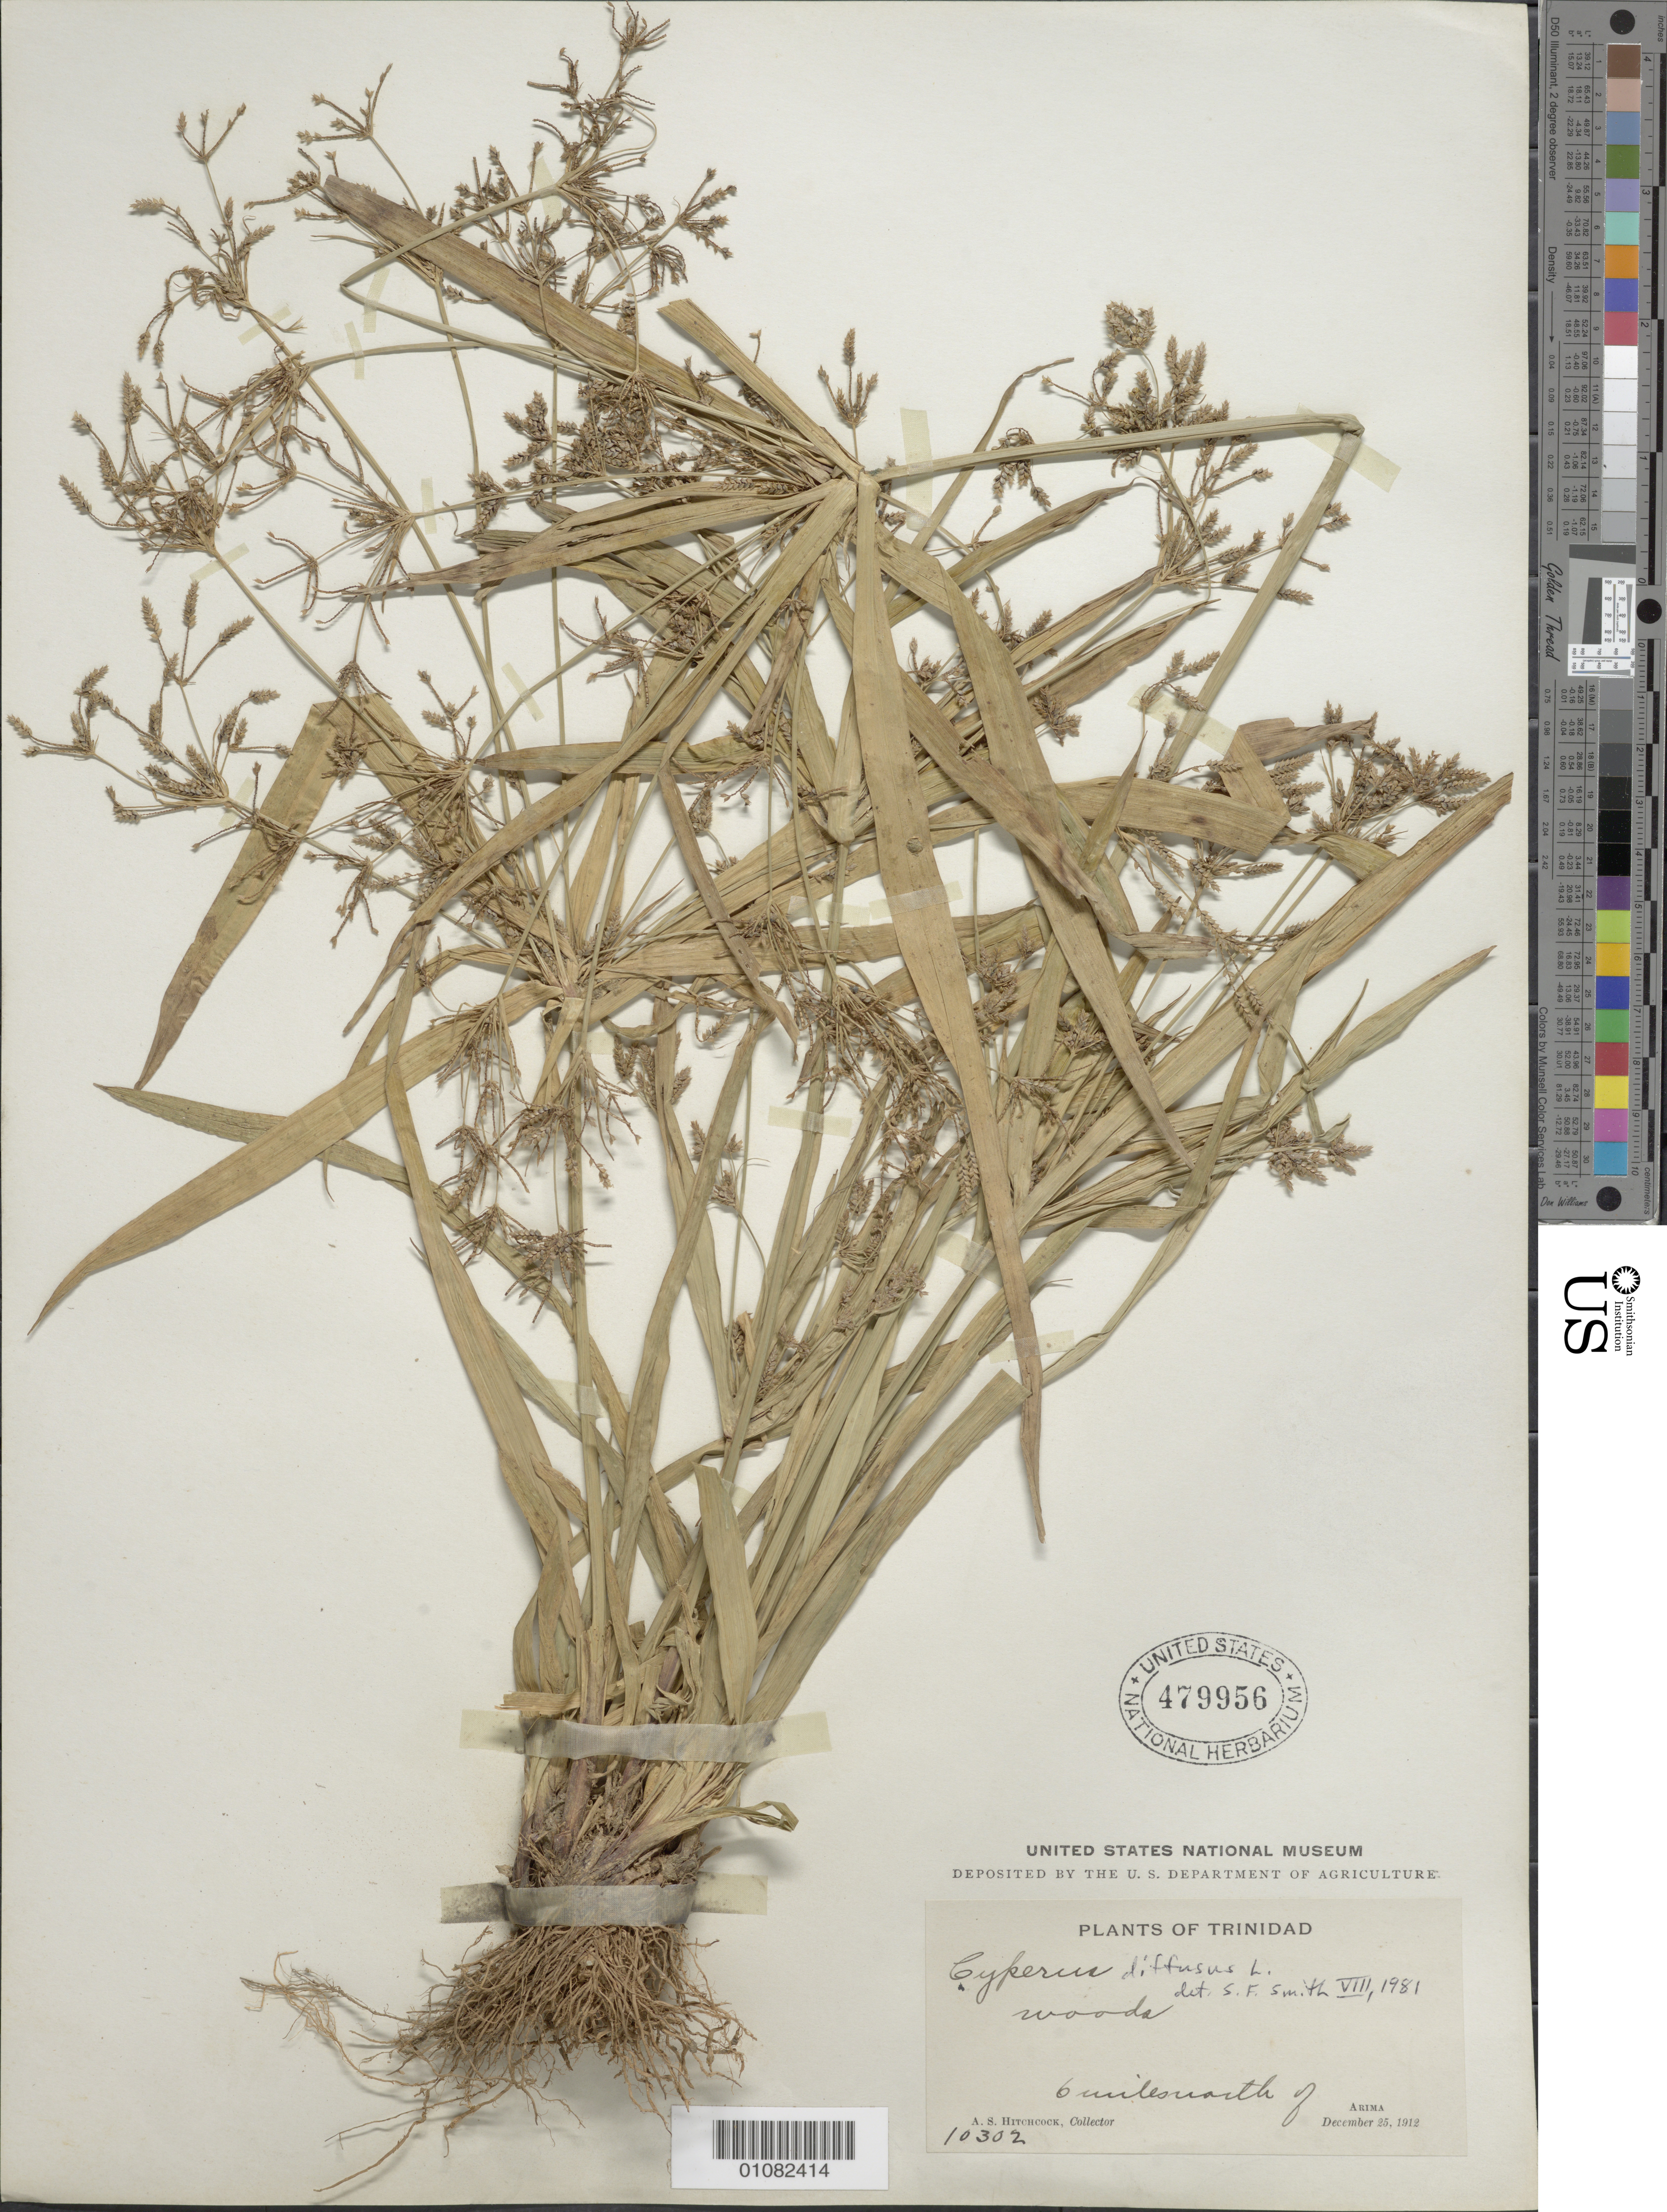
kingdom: Plantae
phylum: Tracheophyta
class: Liliopsida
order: Poales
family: Cyperaceae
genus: Cyperus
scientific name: Cyperus laxus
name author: Lam.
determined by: Strong, Mark T., (BOT), Smithsonian Institution - National Museum of Natural History (UNITED STATES)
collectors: A. S. Hitchcock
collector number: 10302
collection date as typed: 25 Dec 1912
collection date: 1912-12-25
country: Trinidad and Tobago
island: Trinidad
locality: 6 miles N of Arima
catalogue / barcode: US 479956